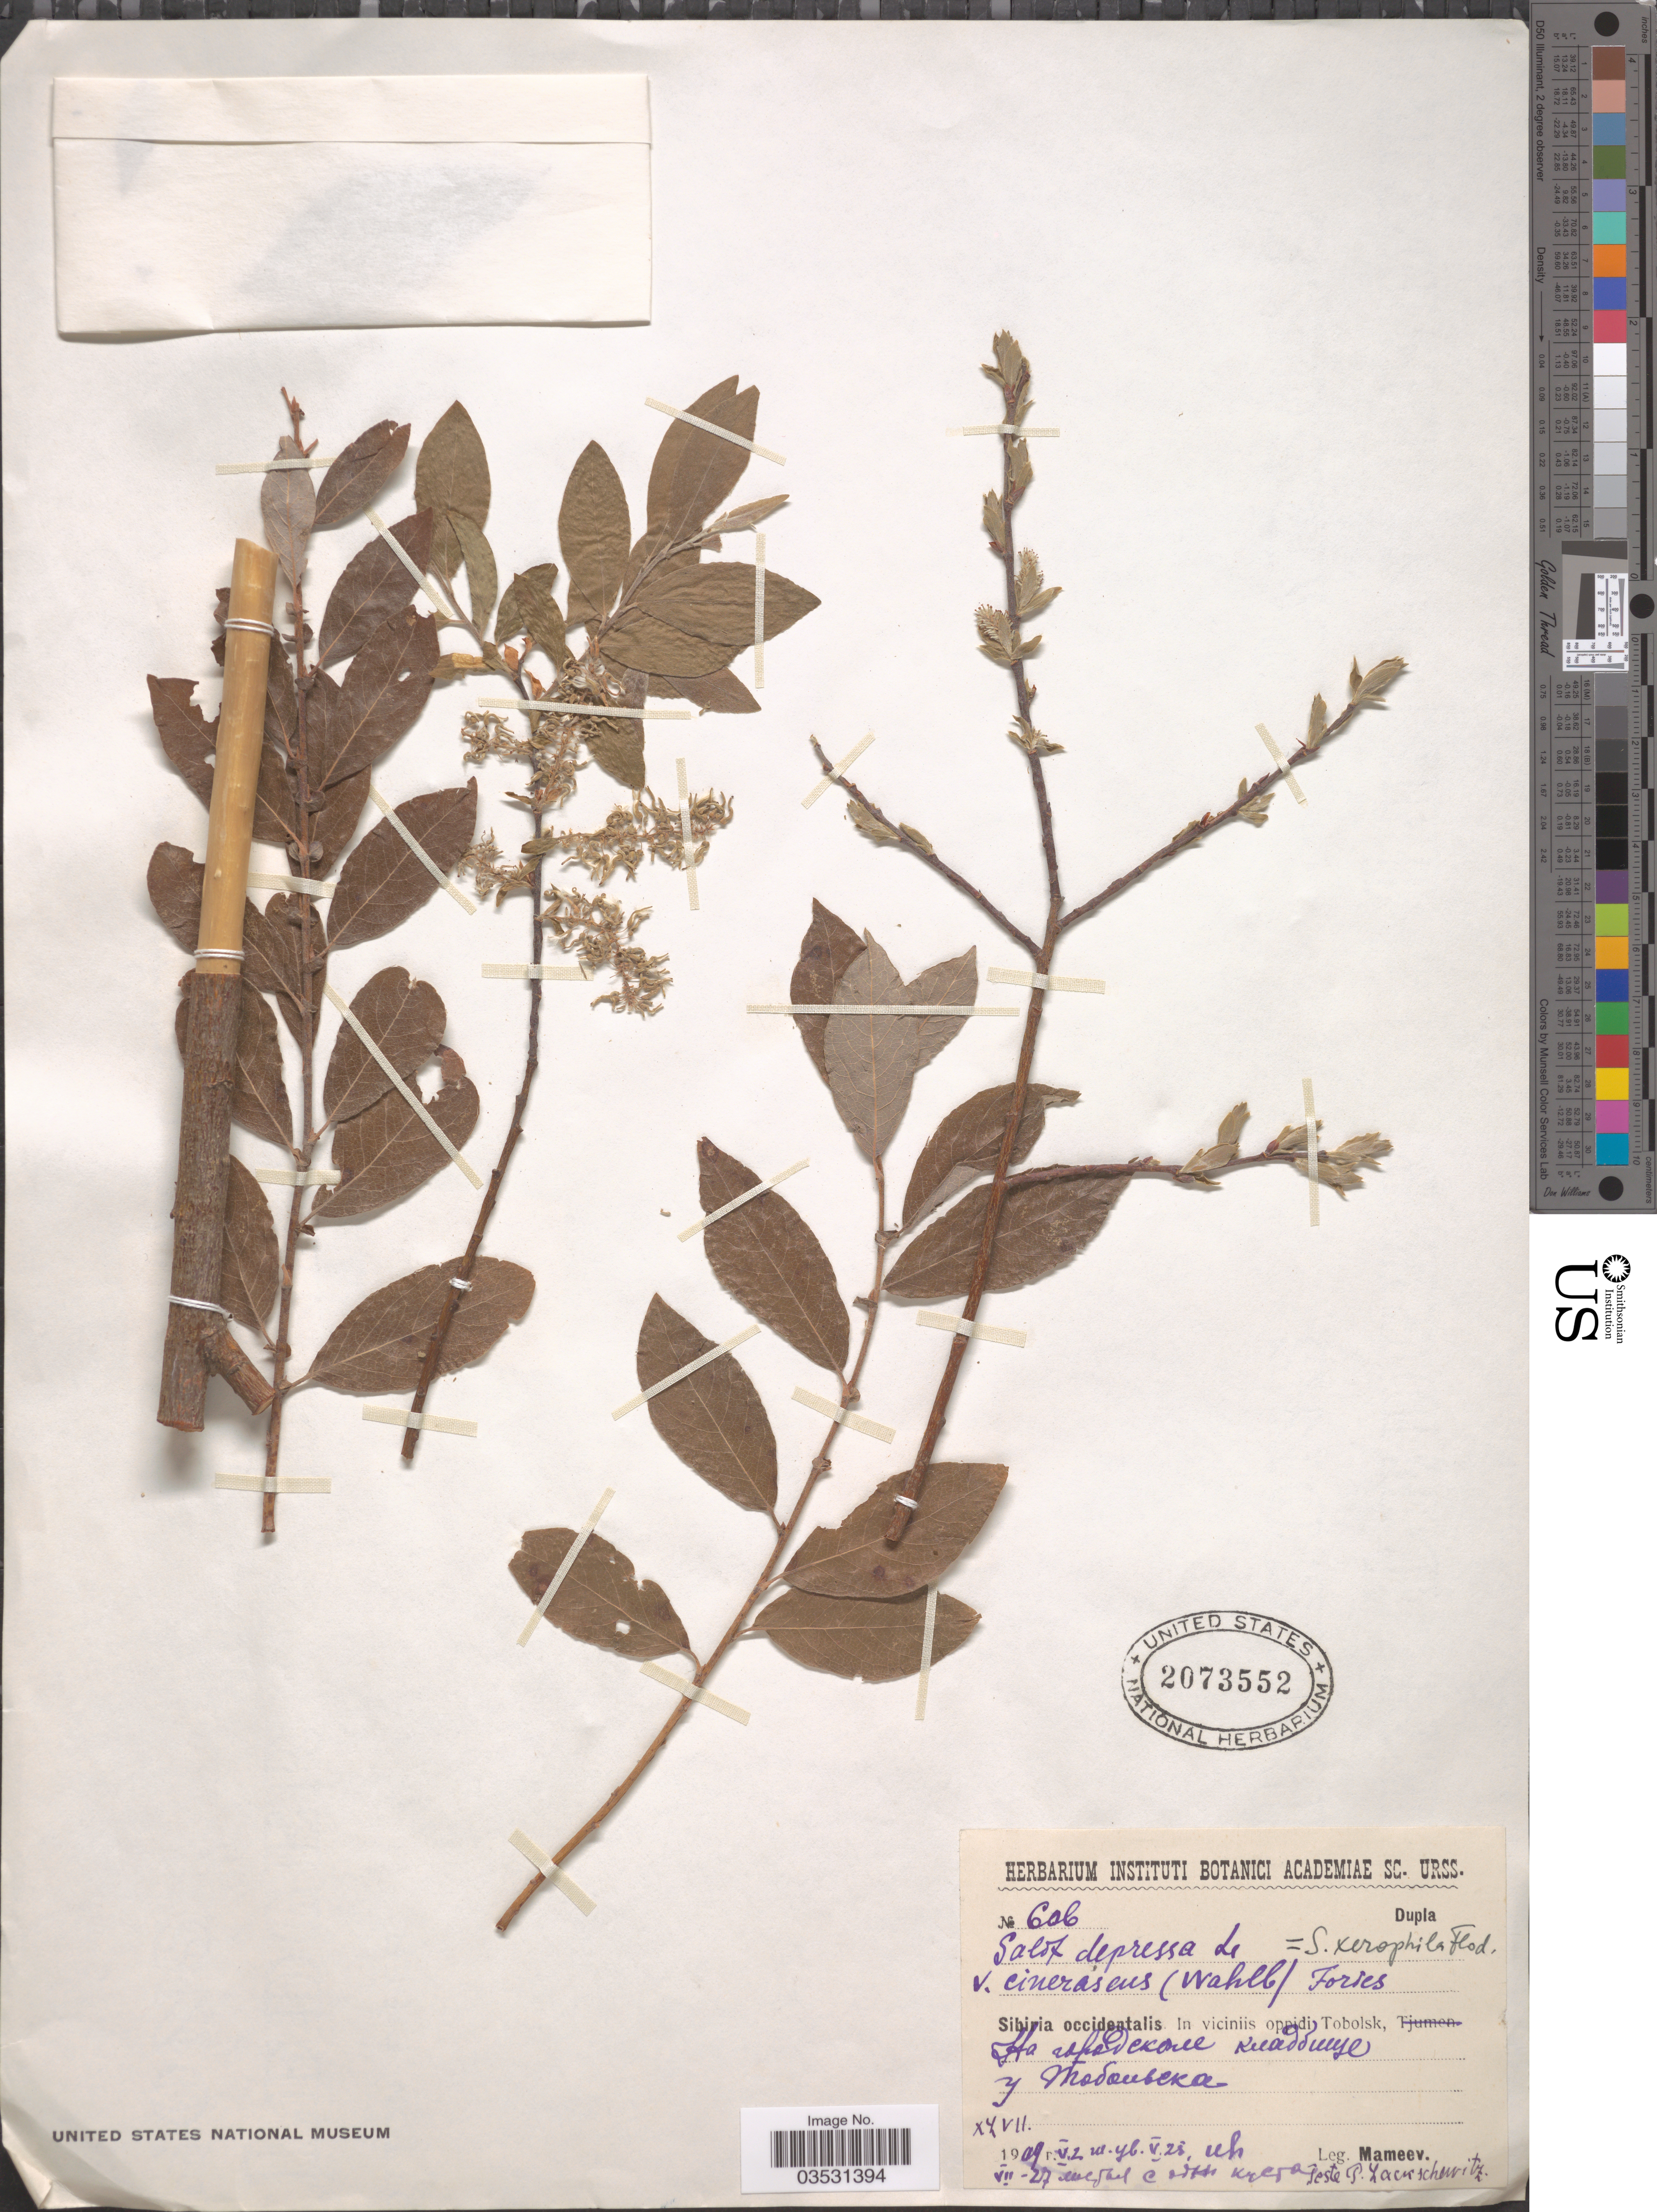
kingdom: Plantae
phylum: Tracheophyta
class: Magnoliopsida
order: Malpighiales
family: Salicaceae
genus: Salix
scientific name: Salix xerophila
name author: Flod.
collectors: Mameev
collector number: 606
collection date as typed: X ! VII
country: Russian Federation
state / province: Tyumen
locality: Sibiria occidentalis. In viciniis oppidi Tobolsk.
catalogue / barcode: US 2073552